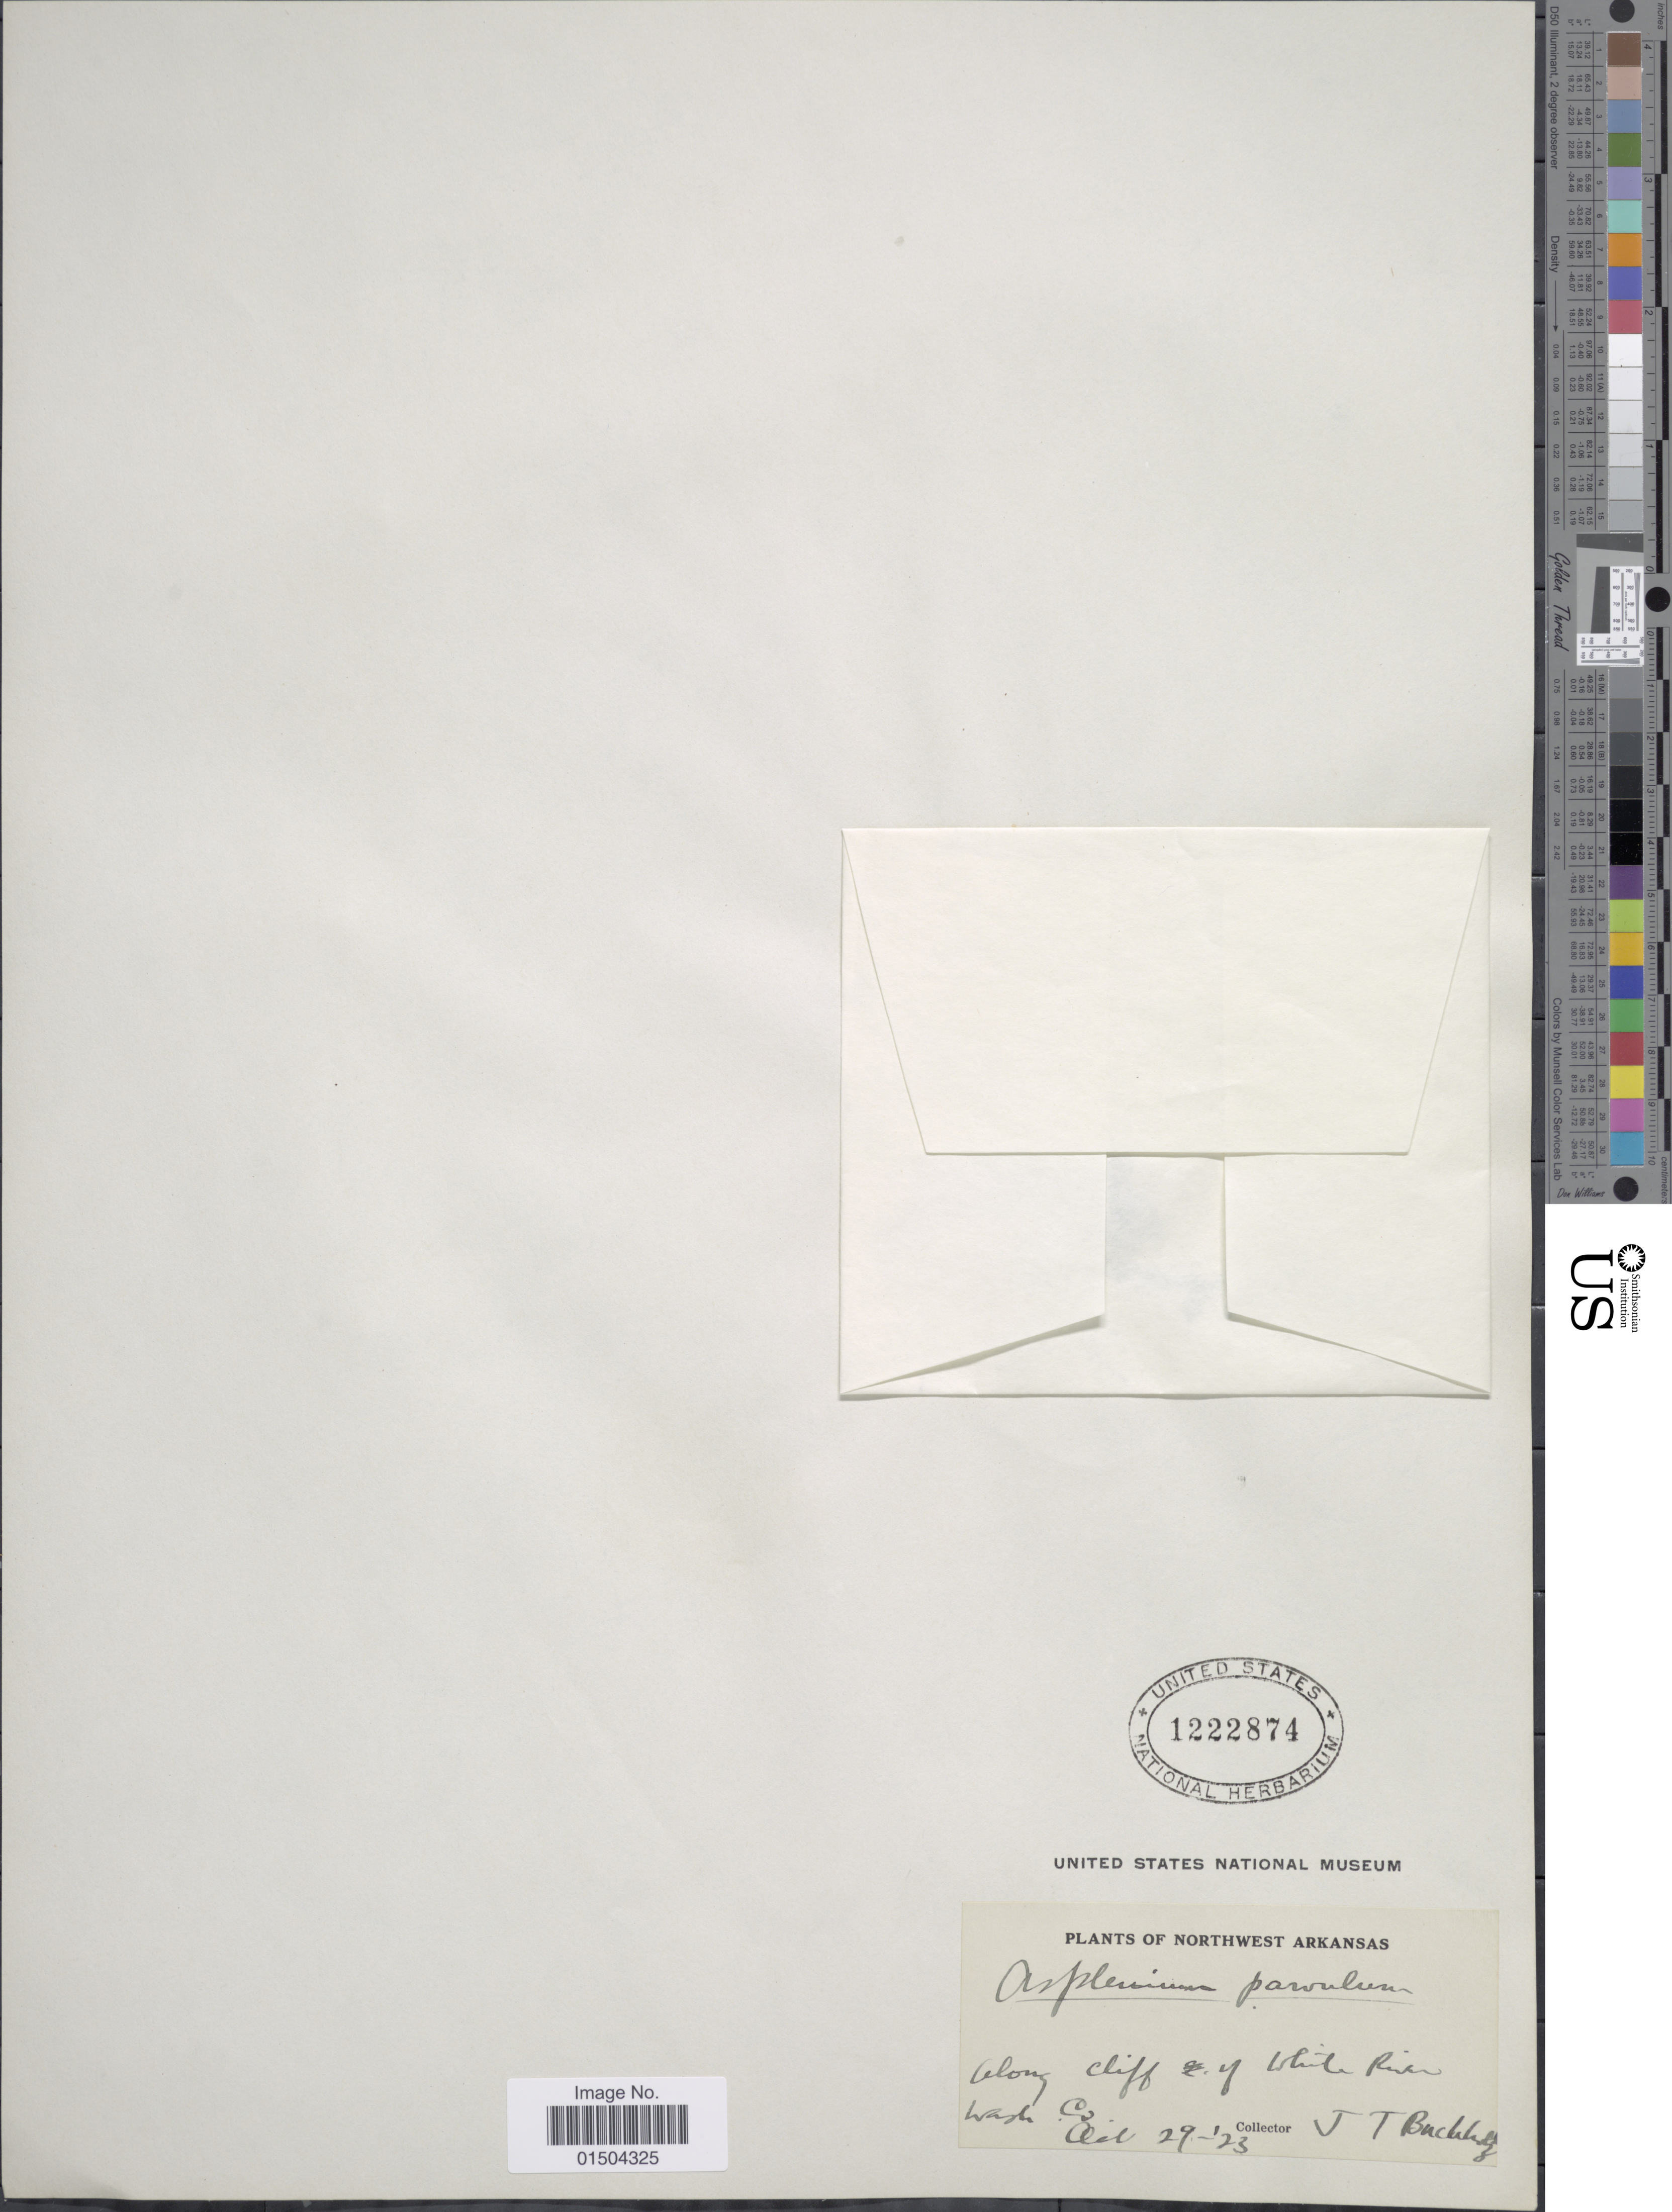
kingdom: Plantae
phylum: Tracheophyta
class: Polypodiopsida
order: Polypodiales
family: Aspleniaceae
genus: Asplenium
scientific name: Asplenium resiliens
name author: Kunze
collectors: J. T. Buchholz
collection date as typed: Transcribed d/m/y: 29/10/23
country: United States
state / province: Arkansas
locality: Northwest Arkansas. Along cliff of White River, Wash. Co.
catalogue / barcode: US 1222874